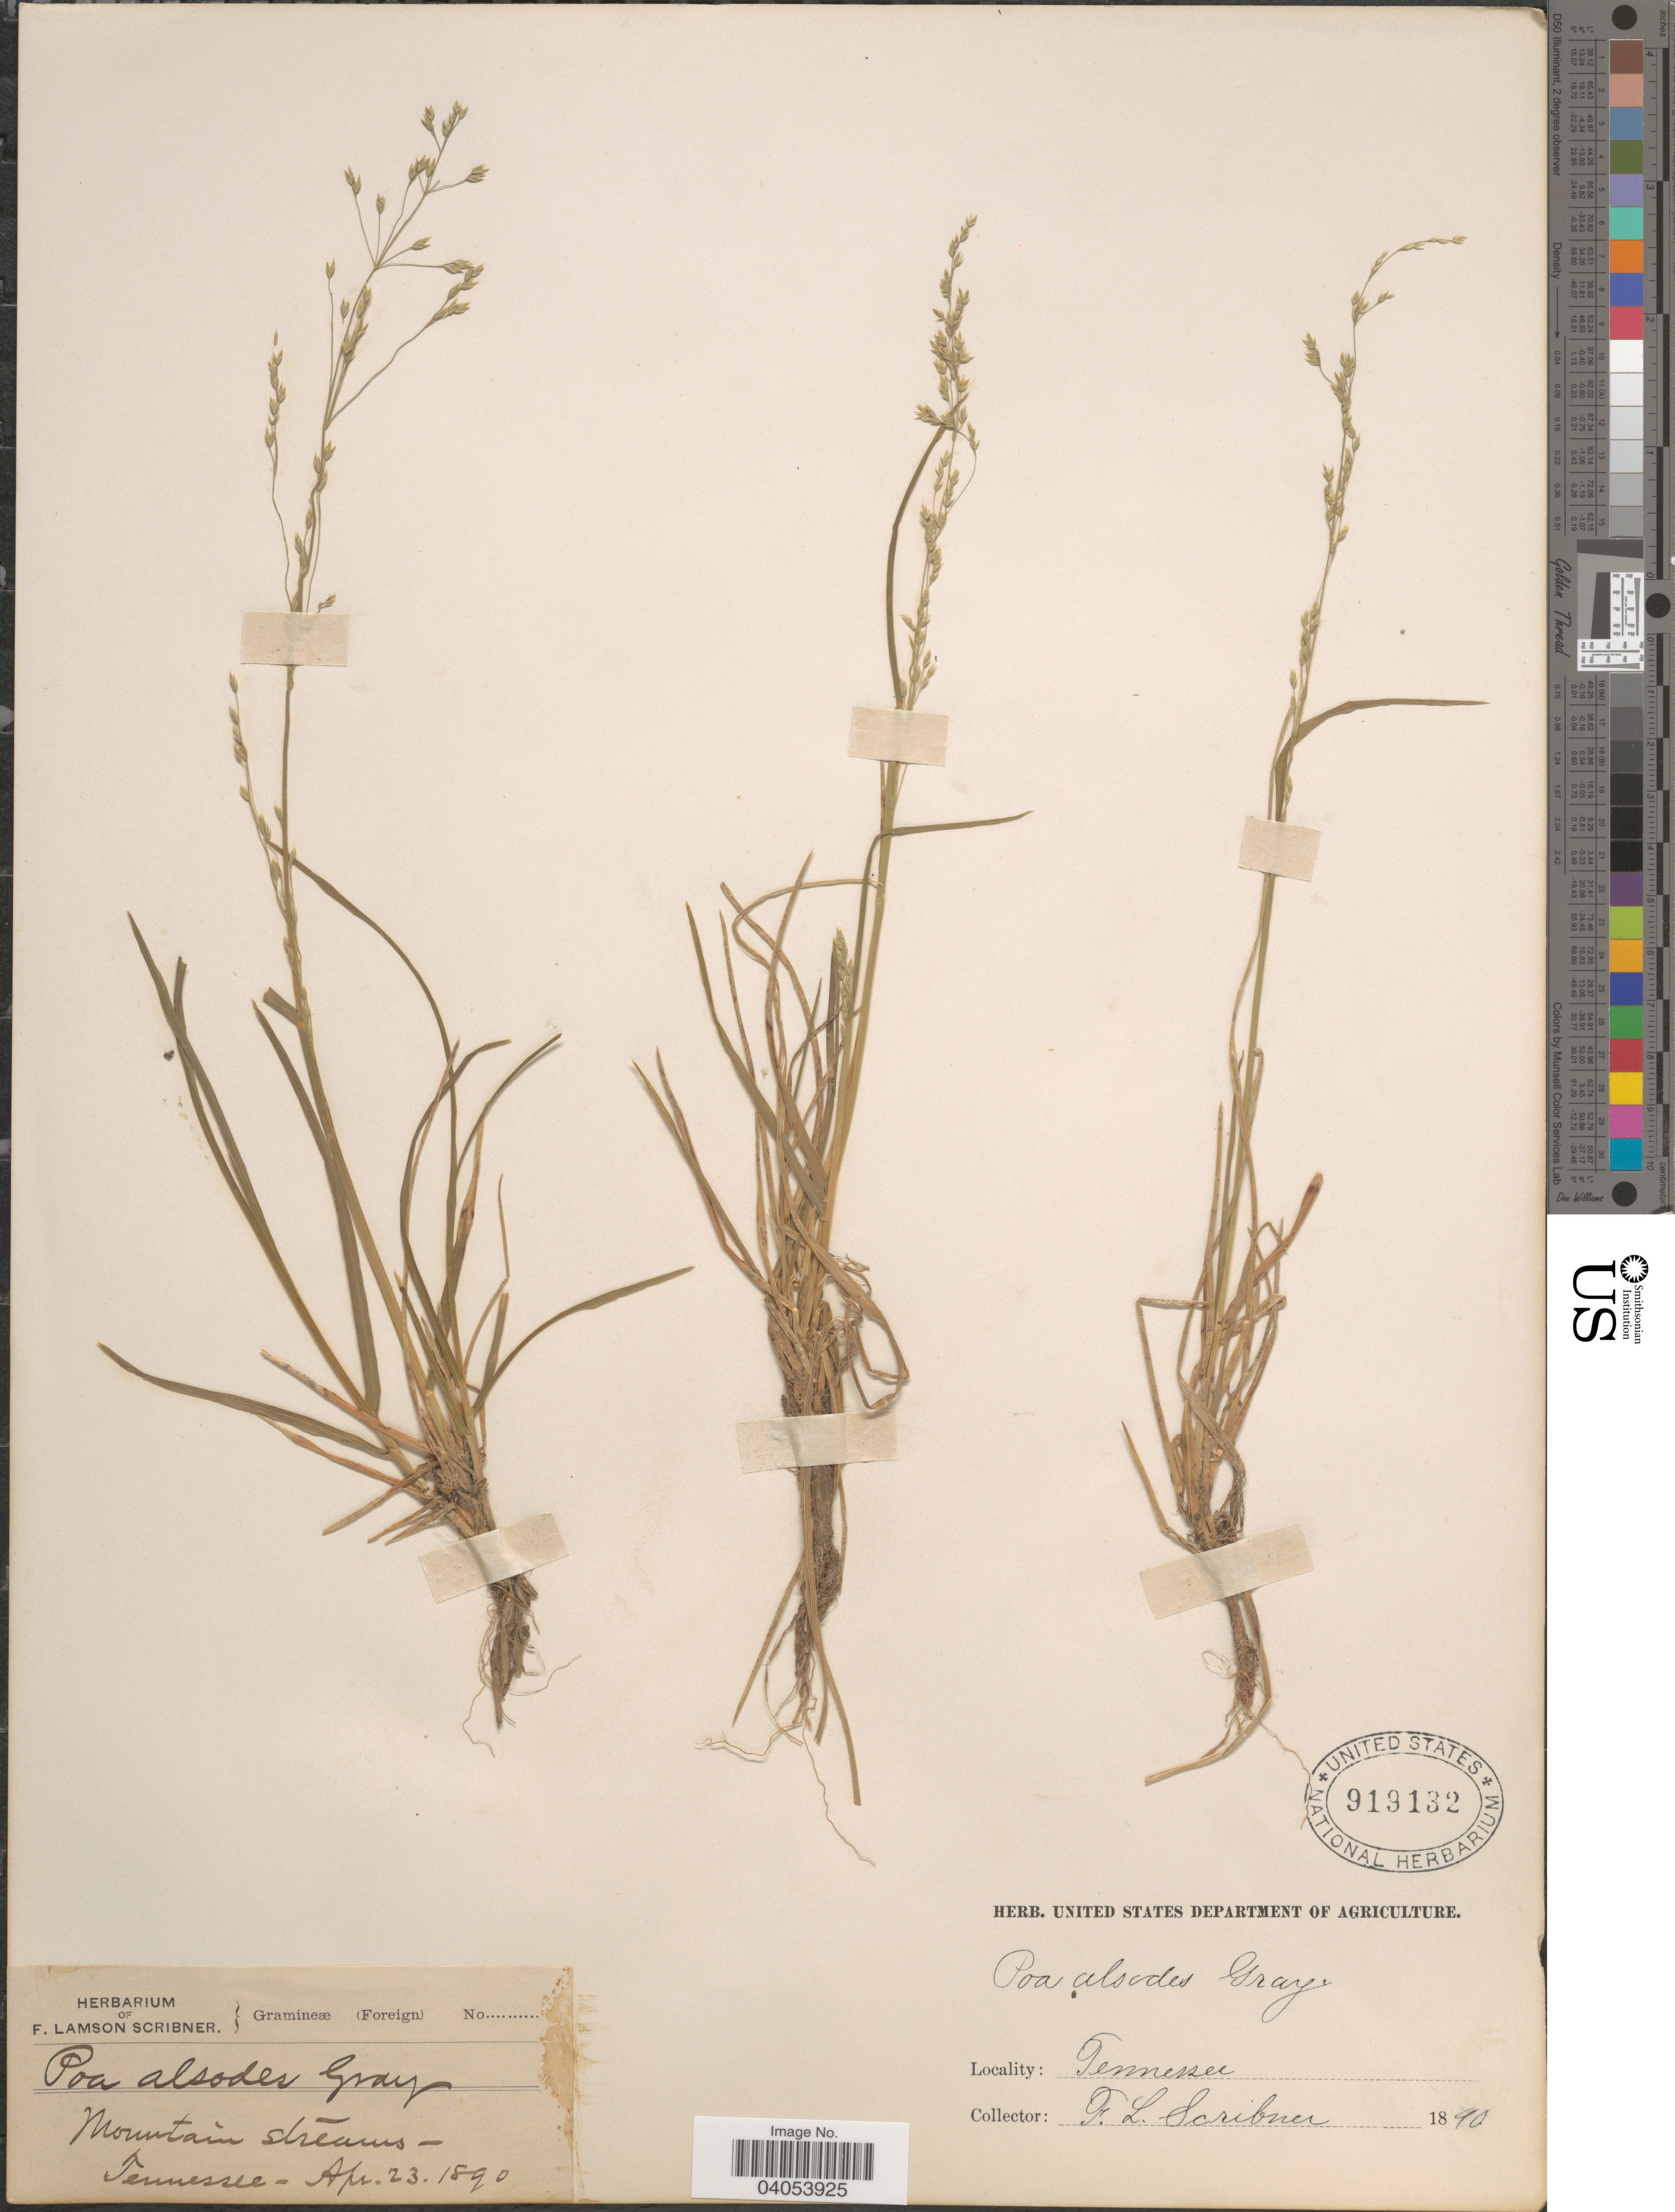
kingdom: Plantae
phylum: Tracheophyta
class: Liliopsida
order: Poales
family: Poaceae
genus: Poa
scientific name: Poa alsodes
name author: A. Gray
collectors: F. L. Scribner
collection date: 1890-04-23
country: United States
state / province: Tennessee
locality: Mountain streams.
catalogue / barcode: US 919132